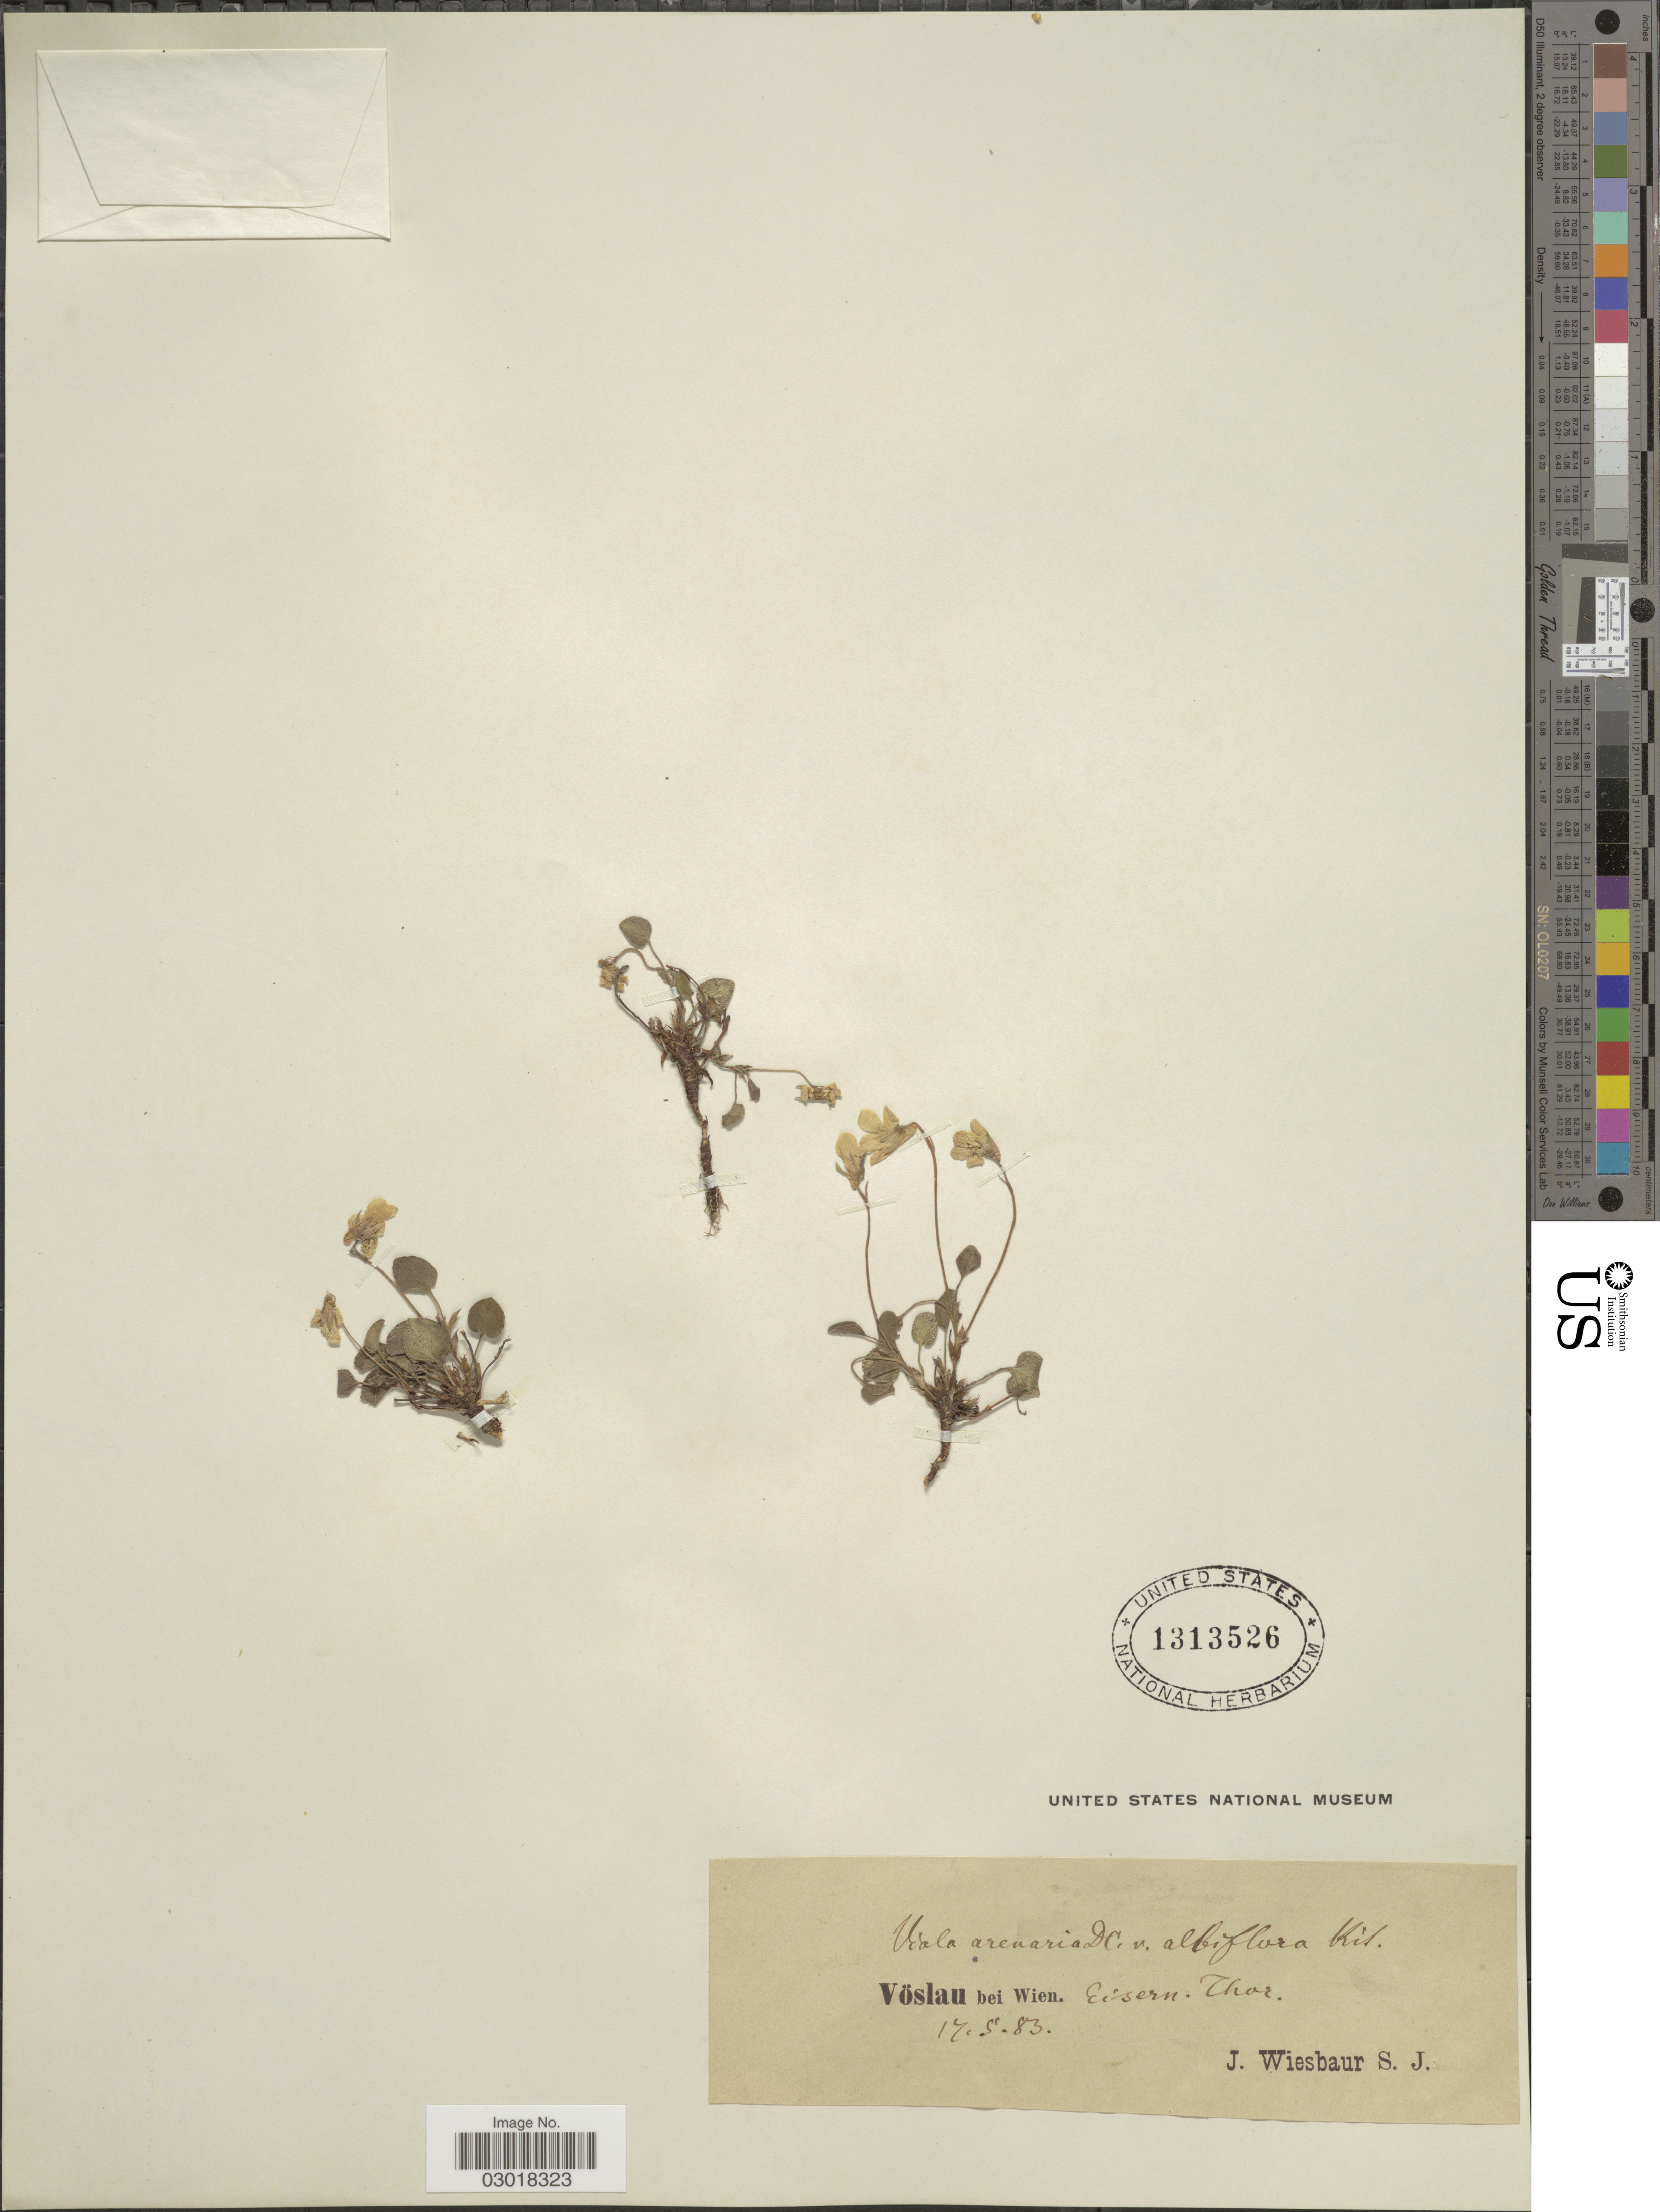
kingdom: Plantae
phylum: Tracheophyta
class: Magnoliopsida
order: Malpighiales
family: Violaceae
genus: Viola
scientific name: Viola arenaria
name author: DC.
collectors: J. Wiesbaur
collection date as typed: Transcribed d/m/y: 17/5/83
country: Austria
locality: Vöslau bei Wien. Eisern Thor.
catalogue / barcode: US 1313526